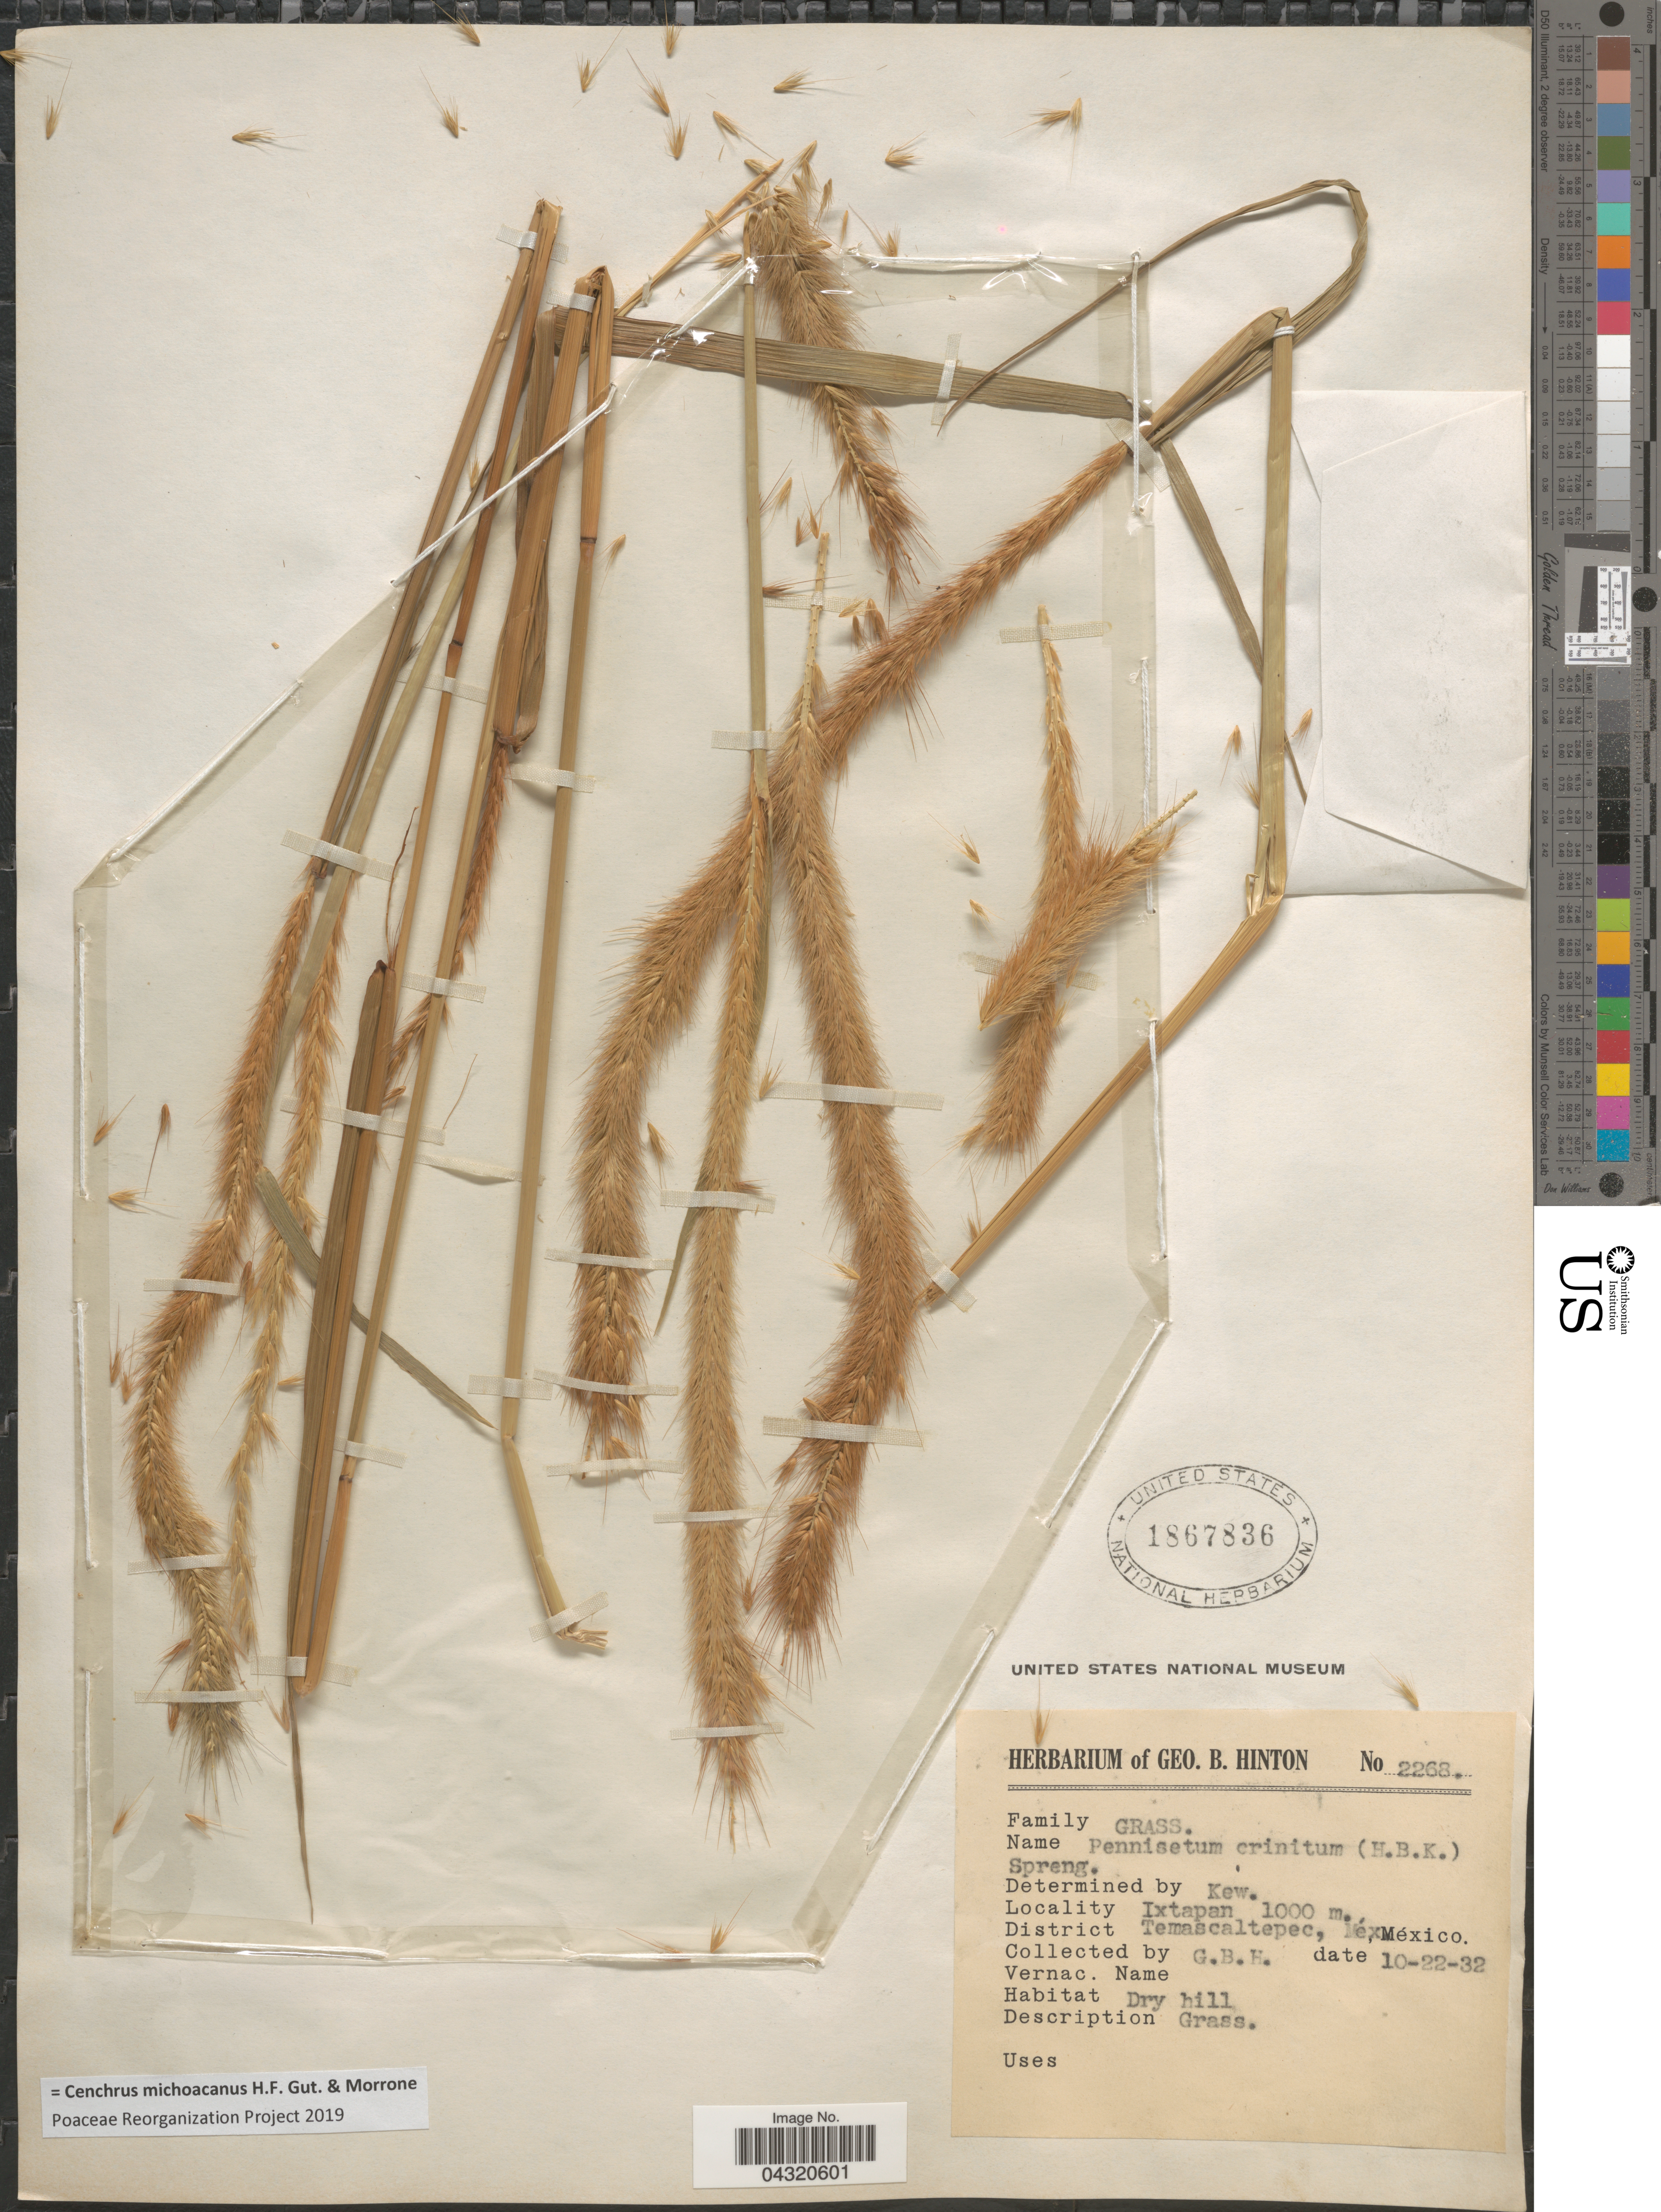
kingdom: Plantae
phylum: Tracheophyta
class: Liliopsida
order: Poales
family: Poaceae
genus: Cenchrus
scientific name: Cenchrus michoacanus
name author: H.F. Gut. & Morrone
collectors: G. B. Hinton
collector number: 2268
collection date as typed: Transcribed d/m/y: 22/10/32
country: Mexico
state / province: México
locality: Ixtapan. District Temascaltepec.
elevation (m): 1000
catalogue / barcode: US 1867836